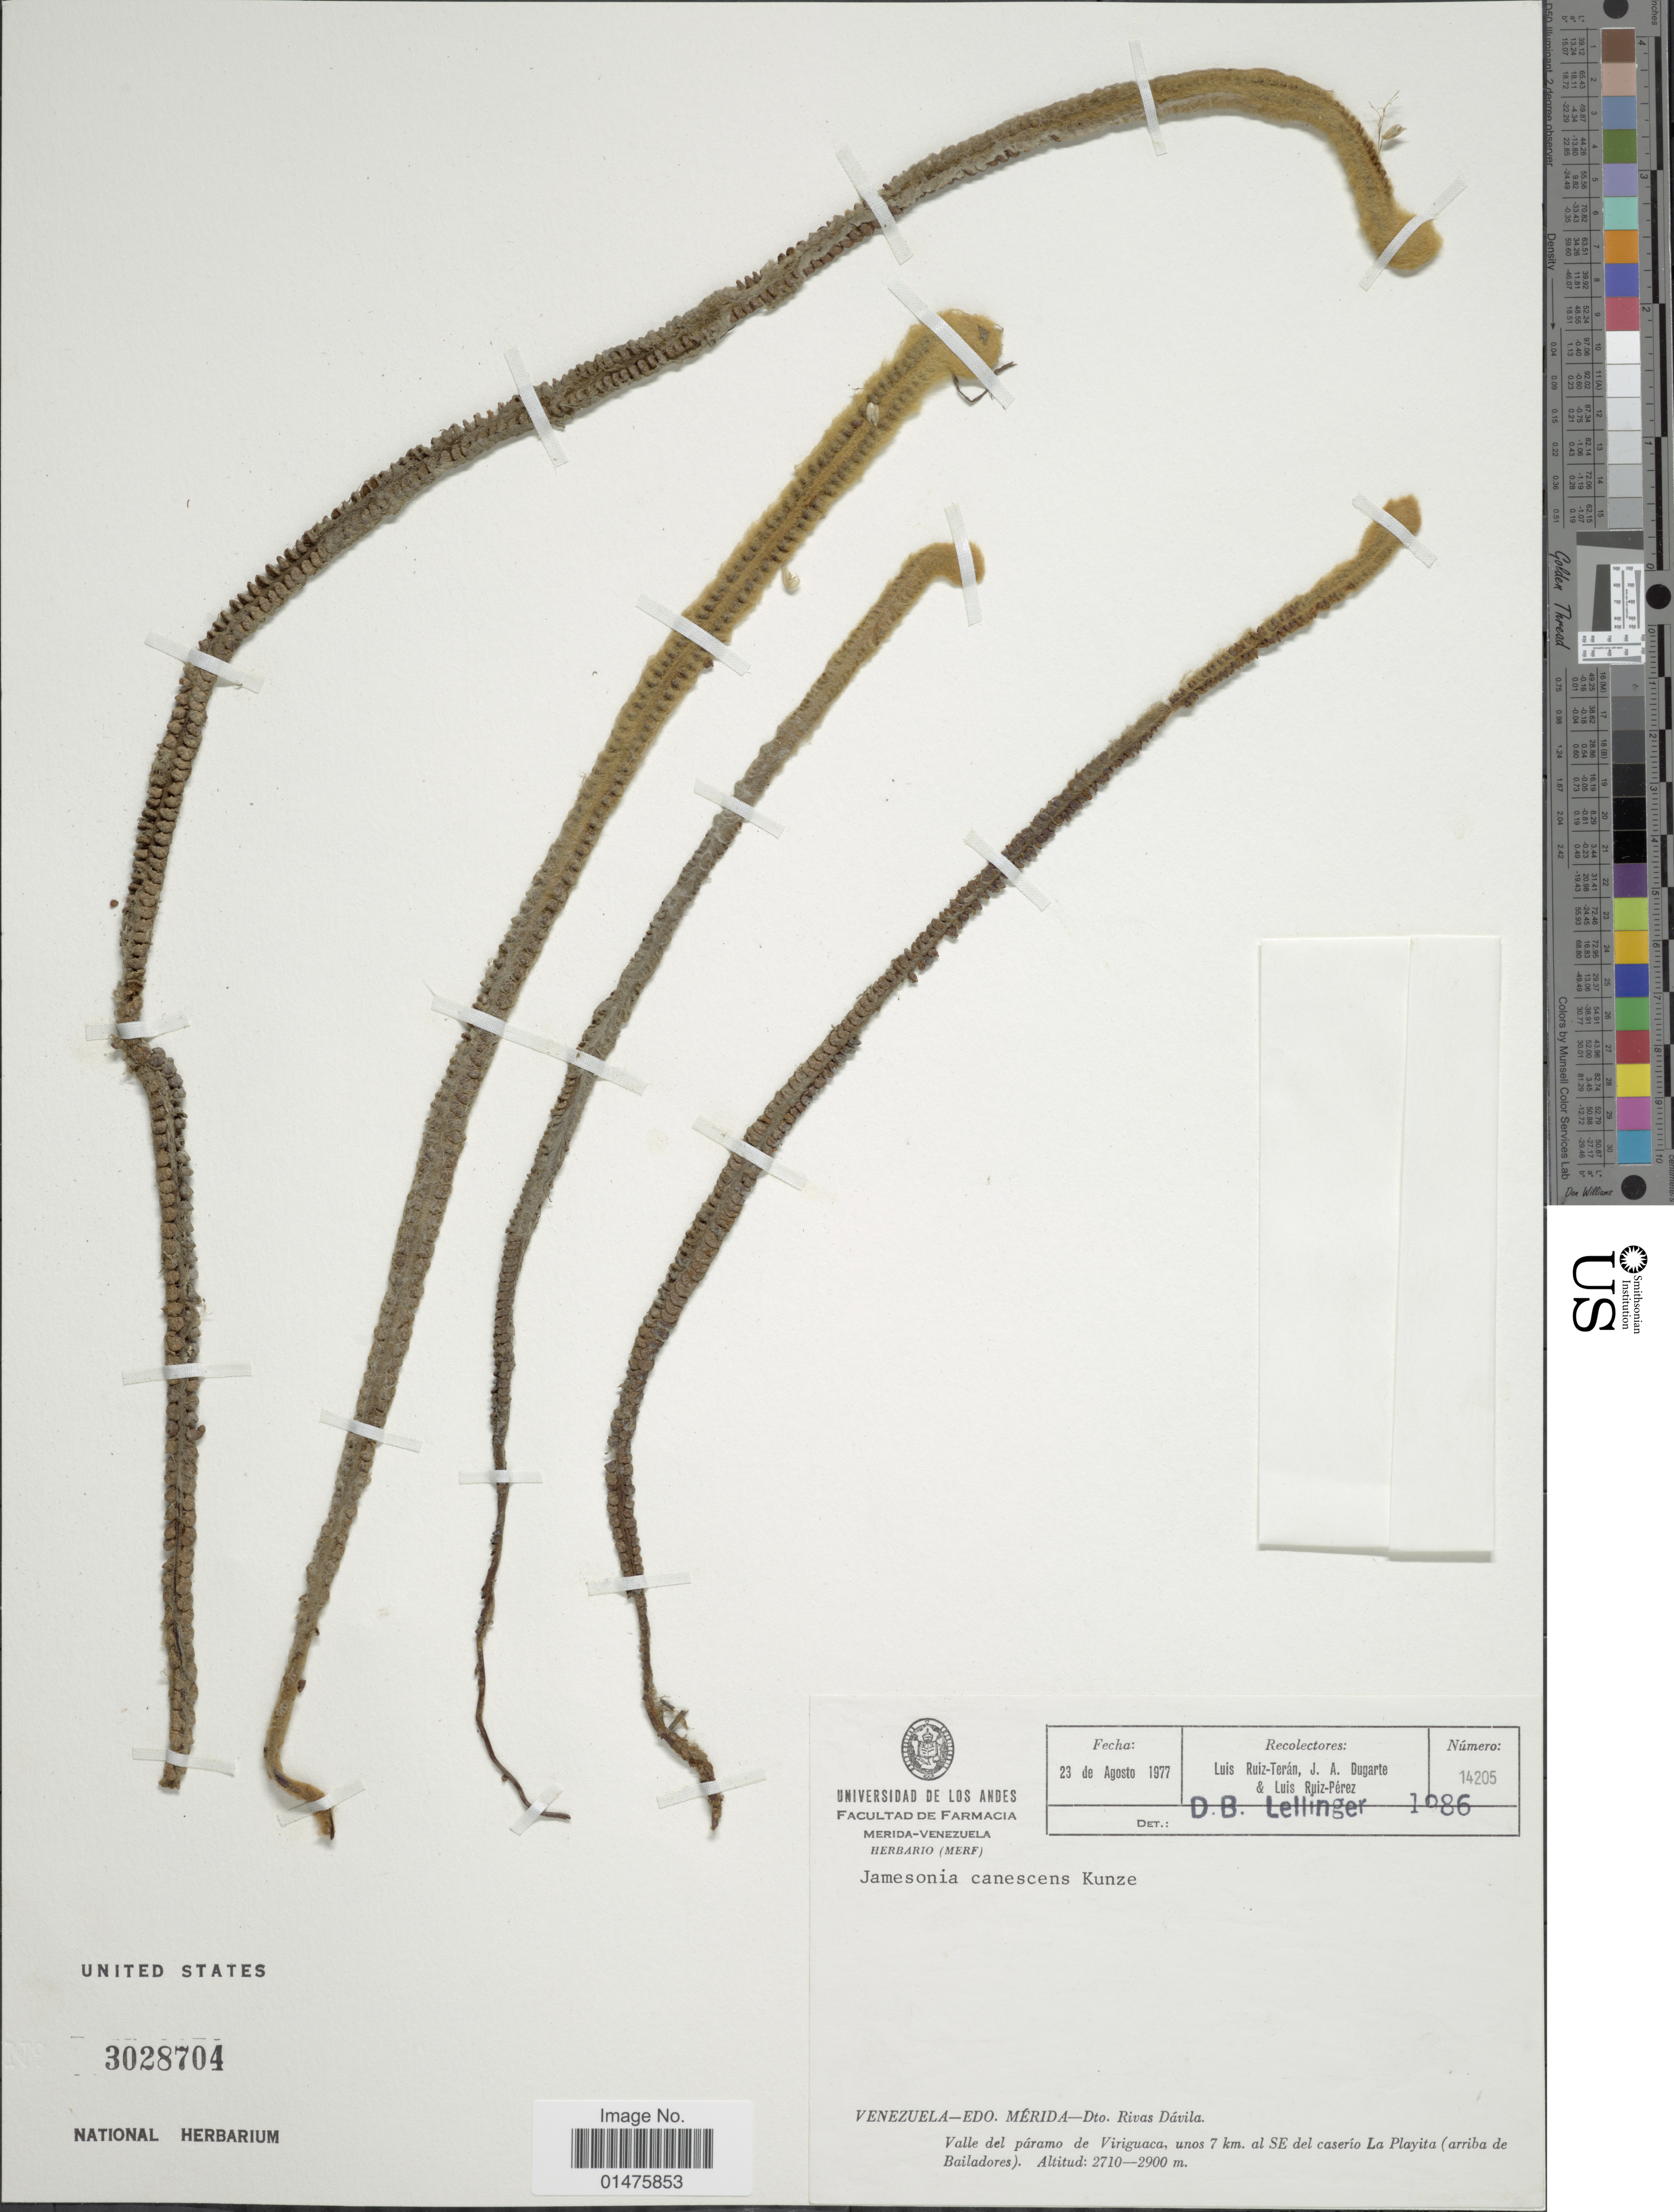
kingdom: Plantae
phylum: Tracheophyta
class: Polypodiopsida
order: Polypodiales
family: Pteridaceae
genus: Jamesonia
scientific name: Jamesonia canescens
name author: Kunze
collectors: L. Teran, J. Dugarte & L. Ruiz-Perez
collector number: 14205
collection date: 1977-08-23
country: Venezuela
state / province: Mérida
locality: Dto Rivas Davila, Valle del páramo de Viriguaca, unos 7 km al SE del caserío La Playita (arriba de Bailadores)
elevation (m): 2710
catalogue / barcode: US 3028704